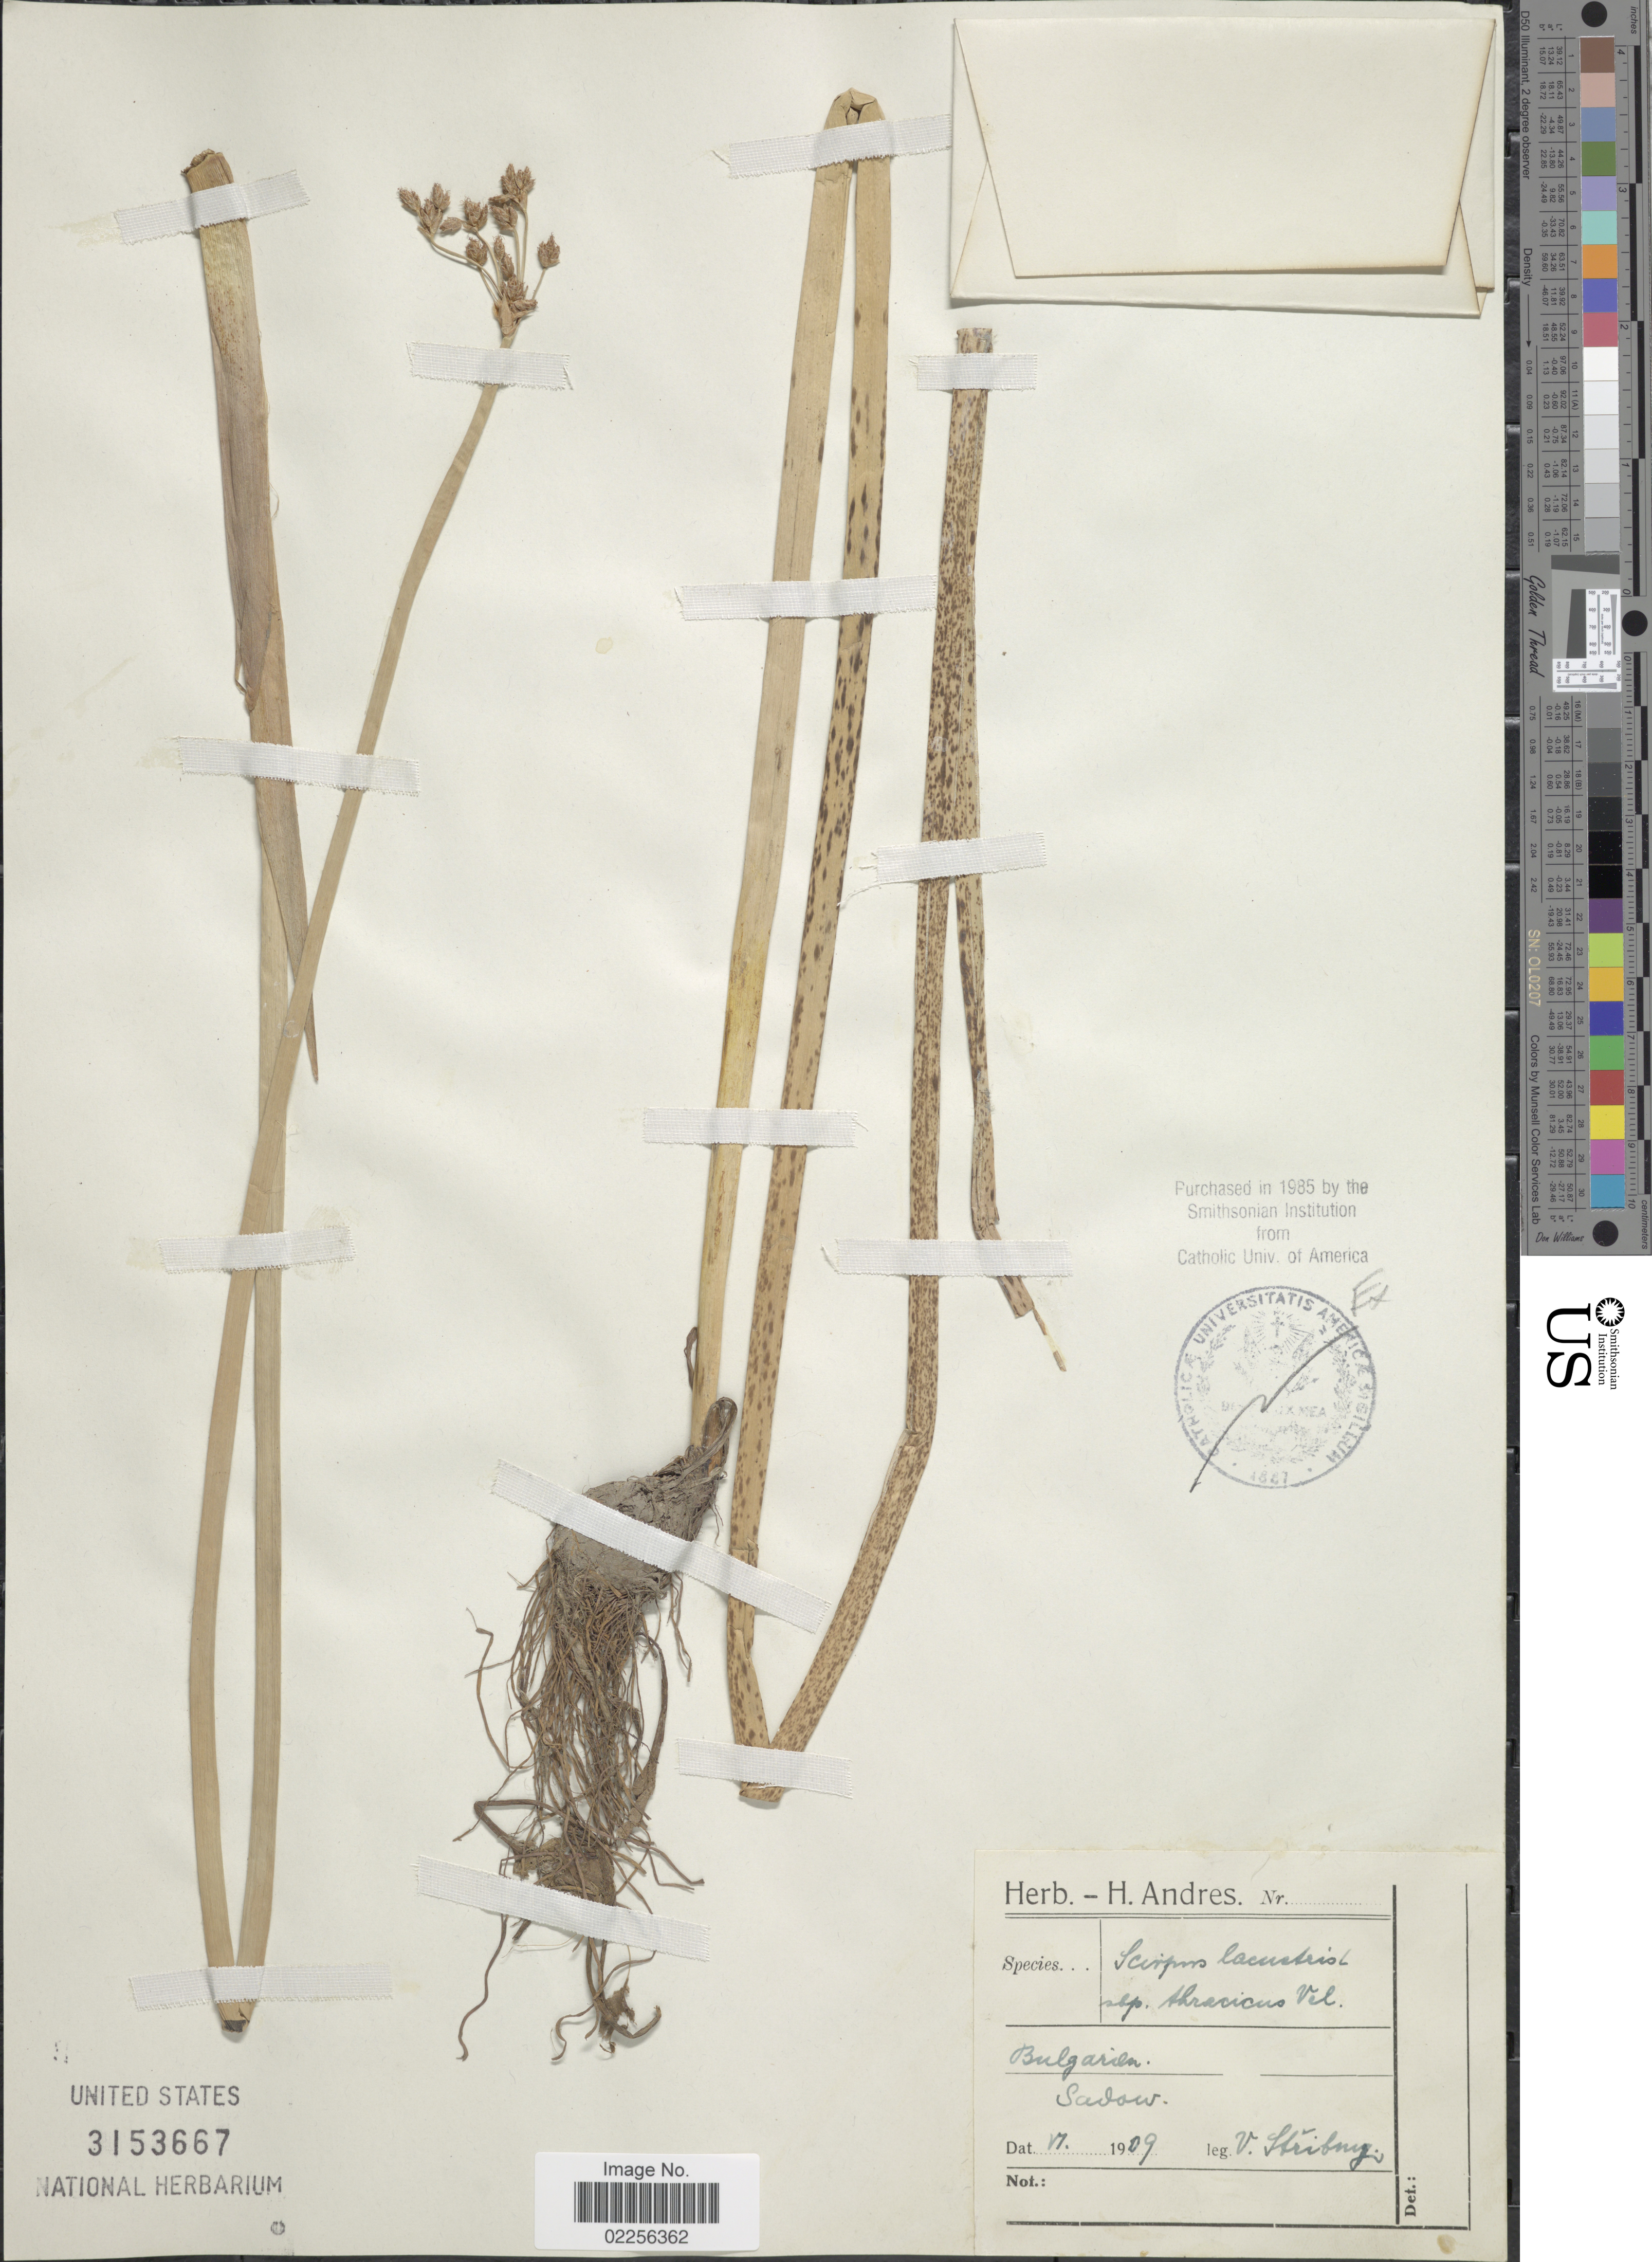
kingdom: Plantae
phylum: Tracheophyta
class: Liliopsida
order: Poales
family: Cyperaceae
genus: Schoenoplectus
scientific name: Schoenoplectus lacustris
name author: (L.) Palla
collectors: V. Stribrny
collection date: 1909-06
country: Bulgaria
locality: Sadaw [interpreted]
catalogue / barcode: US 3153667